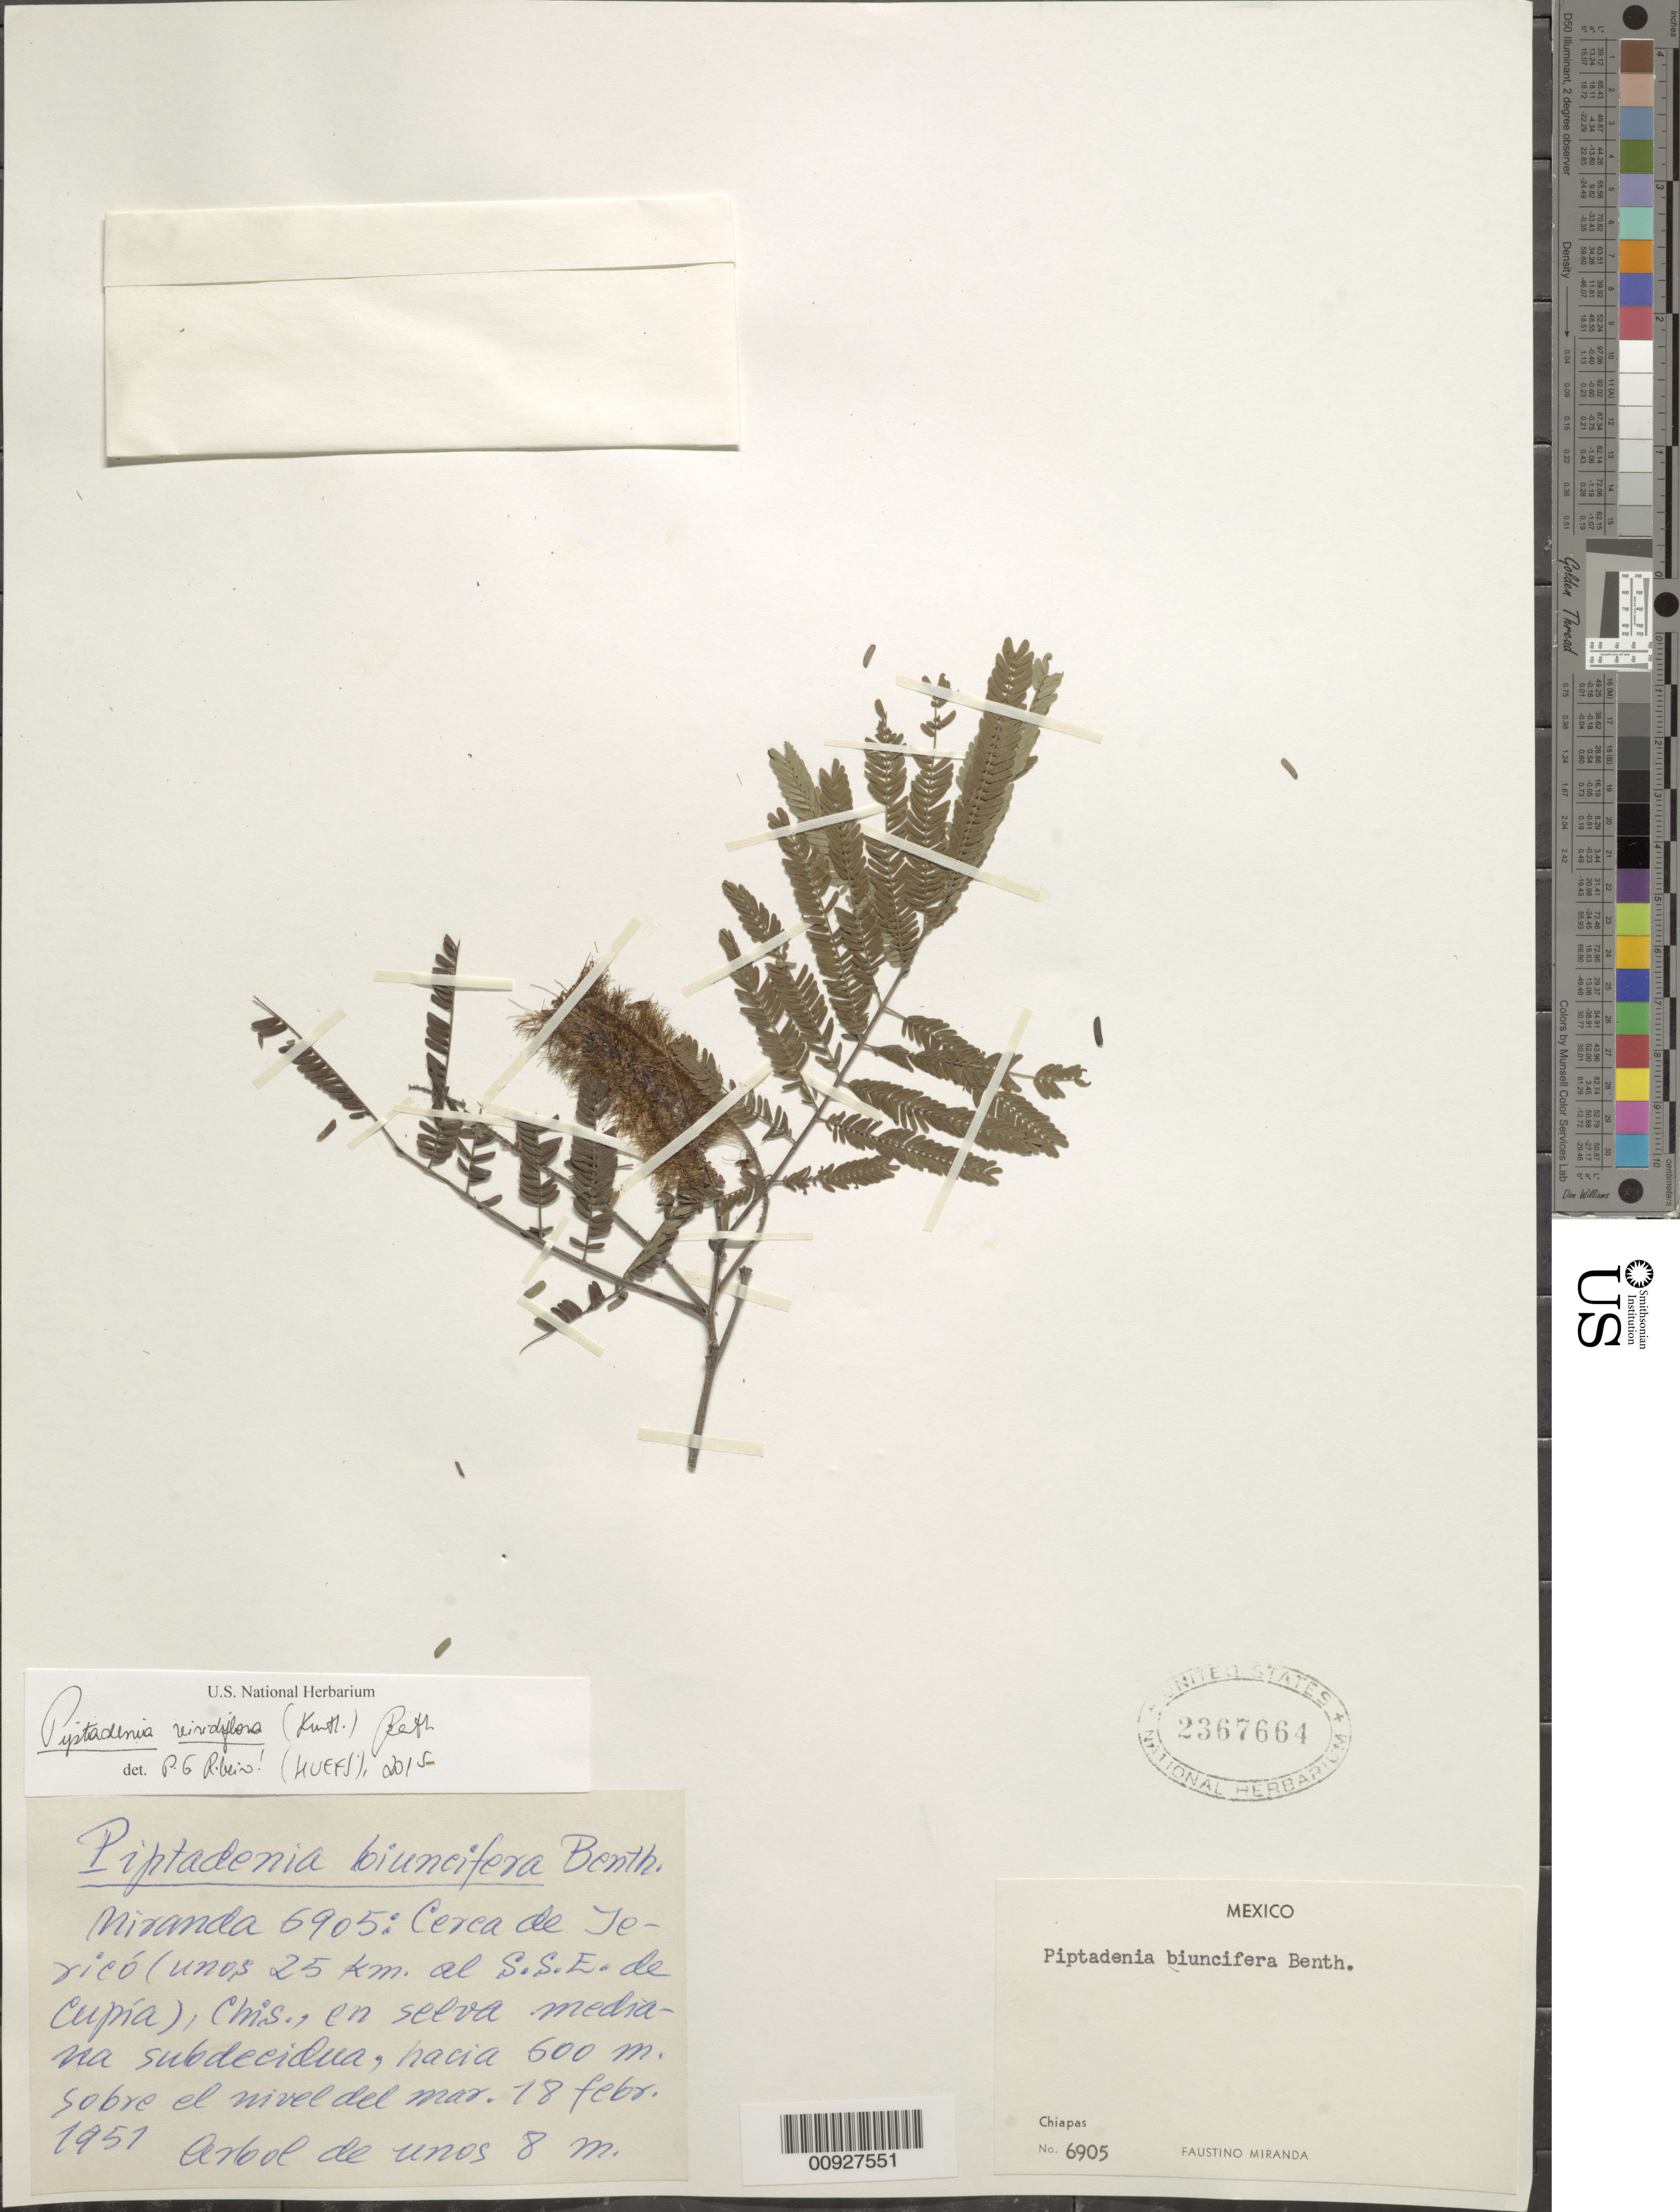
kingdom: Plantae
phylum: Tracheophyta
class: Magnoliopsida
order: Fabales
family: Fabaceae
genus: Lachesiodendron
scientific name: Lachesiodendron viridiflorum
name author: (Kunth) P.G. Ribeiro et al.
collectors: Miranda G., F.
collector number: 6905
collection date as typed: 18 Feb 1951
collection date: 1951-02-18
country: Mexico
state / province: Chiapas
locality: Cerca de Jericó (unos 25 km. al SSE de Cupía), Chiapas.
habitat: En selva mediana subdecidua.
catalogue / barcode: US 2367664